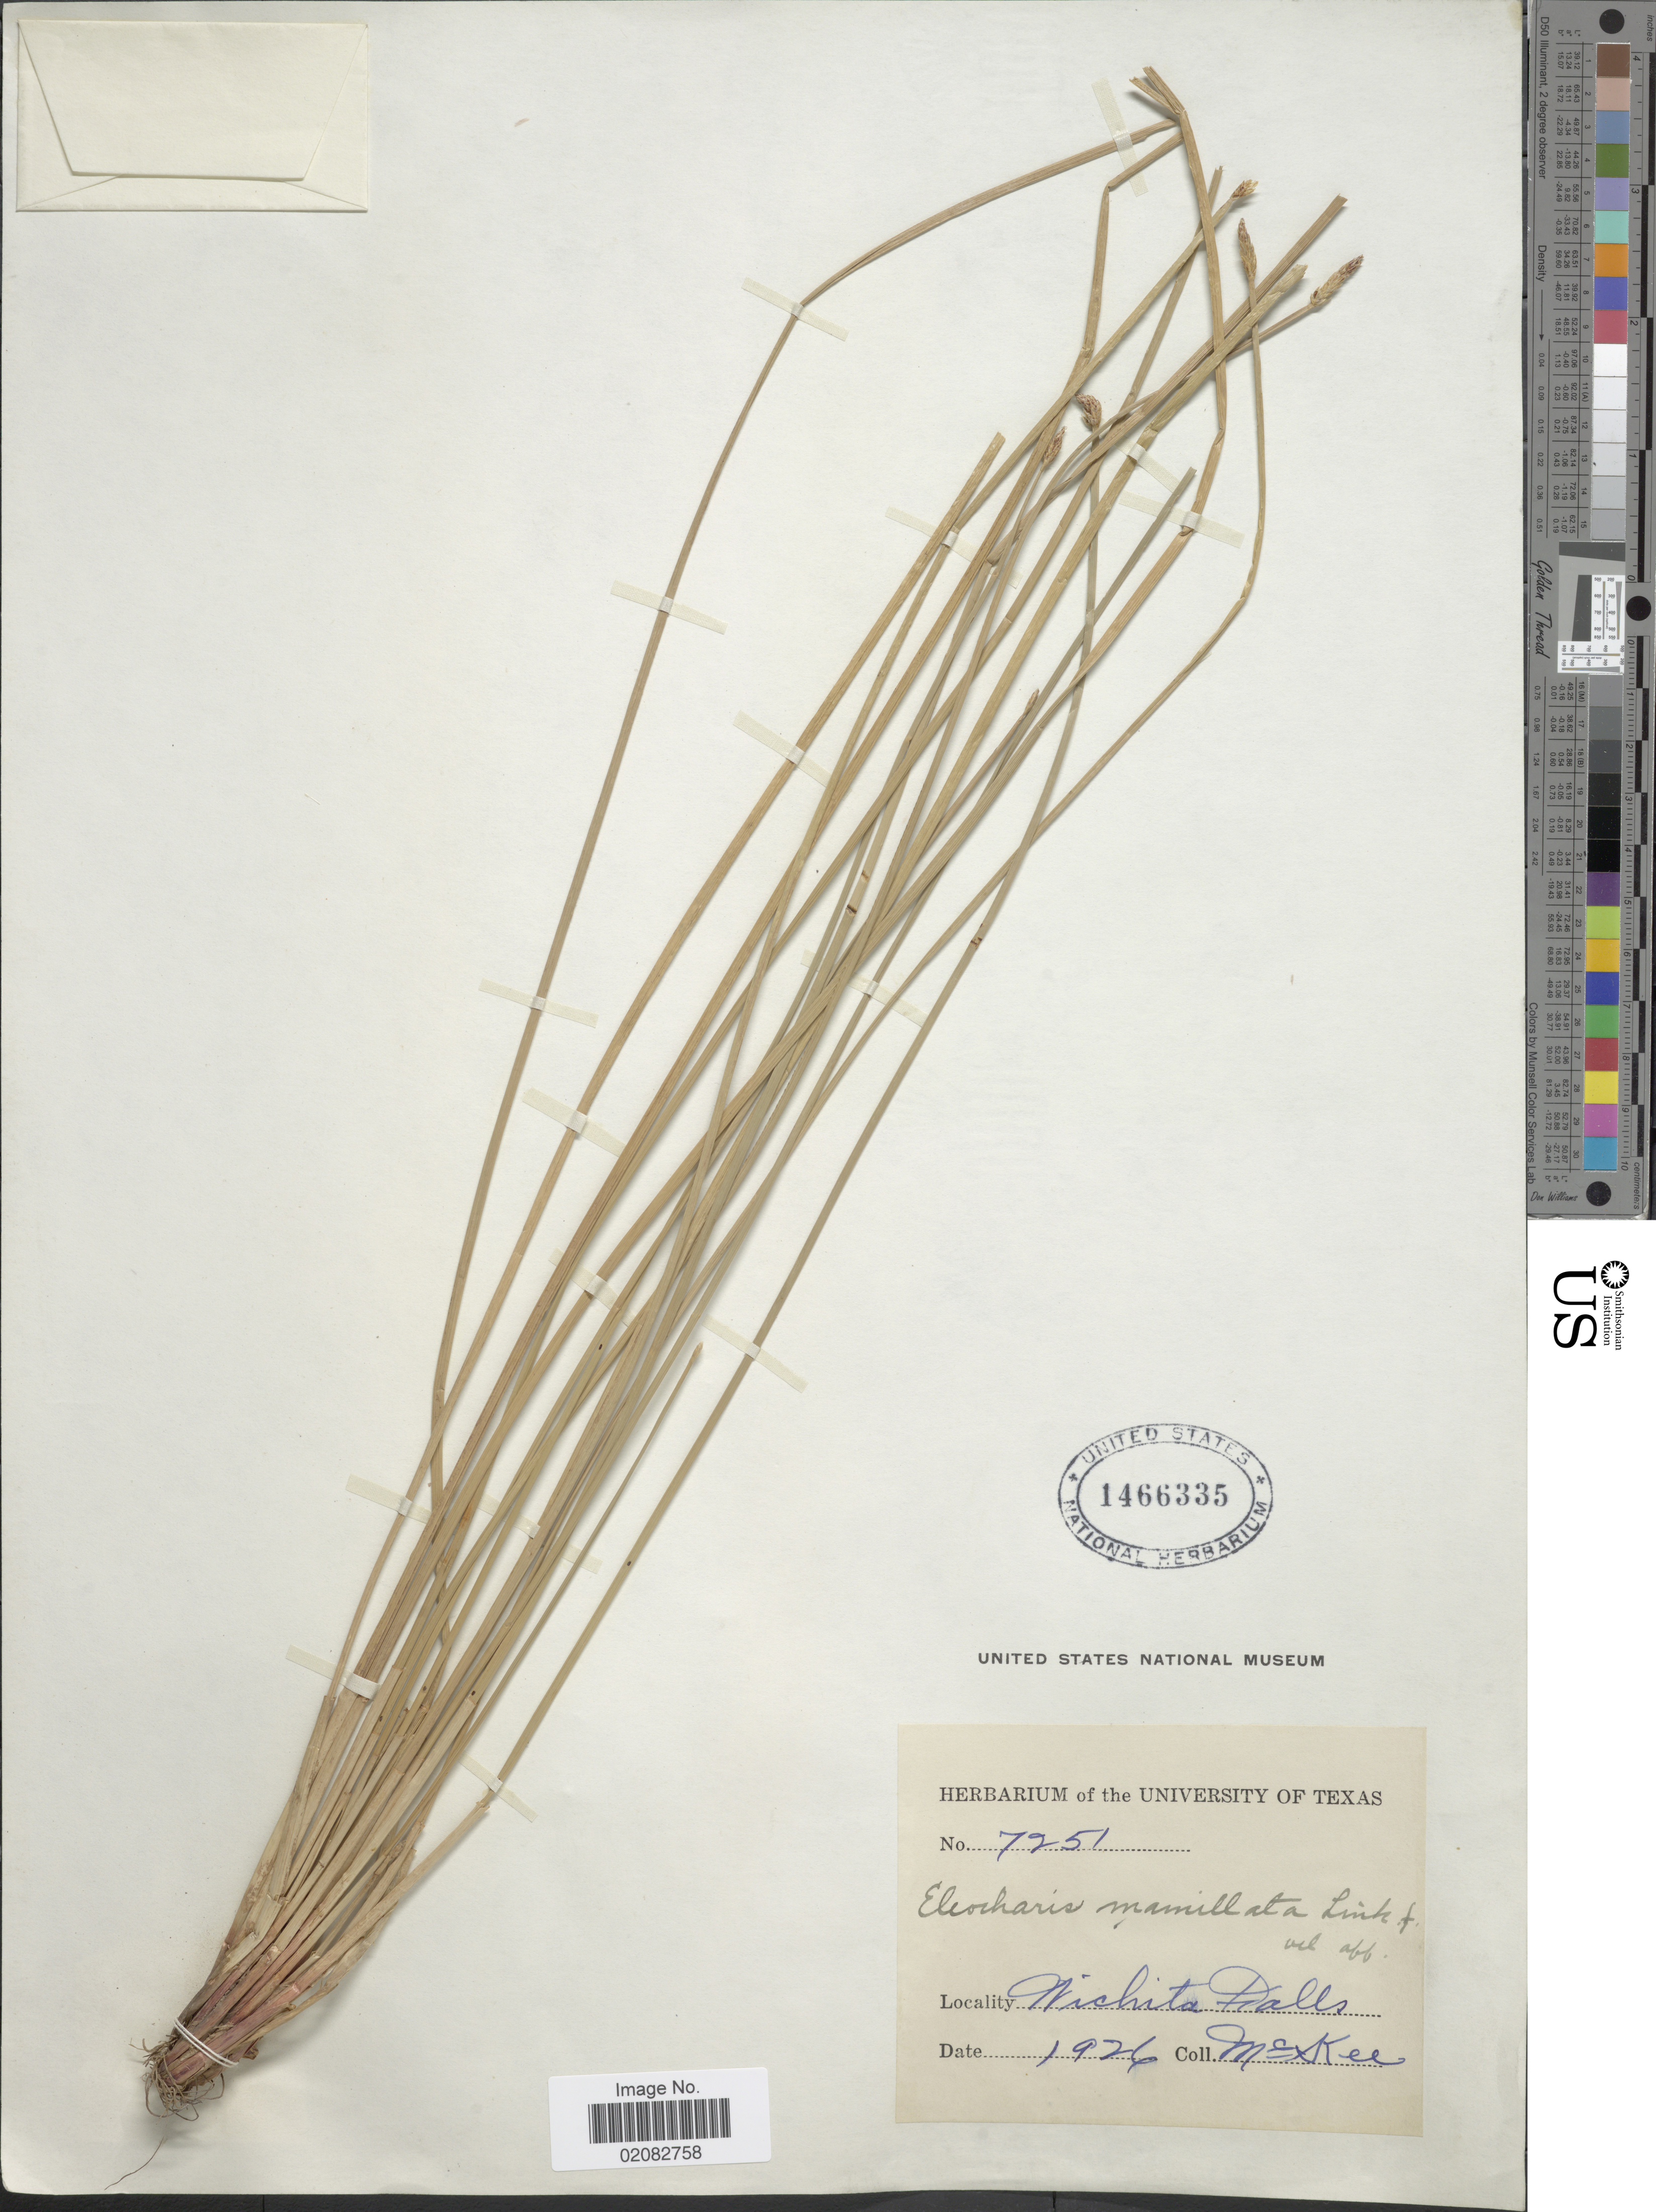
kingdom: Plantae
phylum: Tracheophyta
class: Liliopsida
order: Poales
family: Cyperaceae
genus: Eleocharis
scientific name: Eleocharis macrostachya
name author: Britton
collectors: McKee, --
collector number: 7251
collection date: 1926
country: United States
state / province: Texas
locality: Wichita Falls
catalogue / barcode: US 1466335